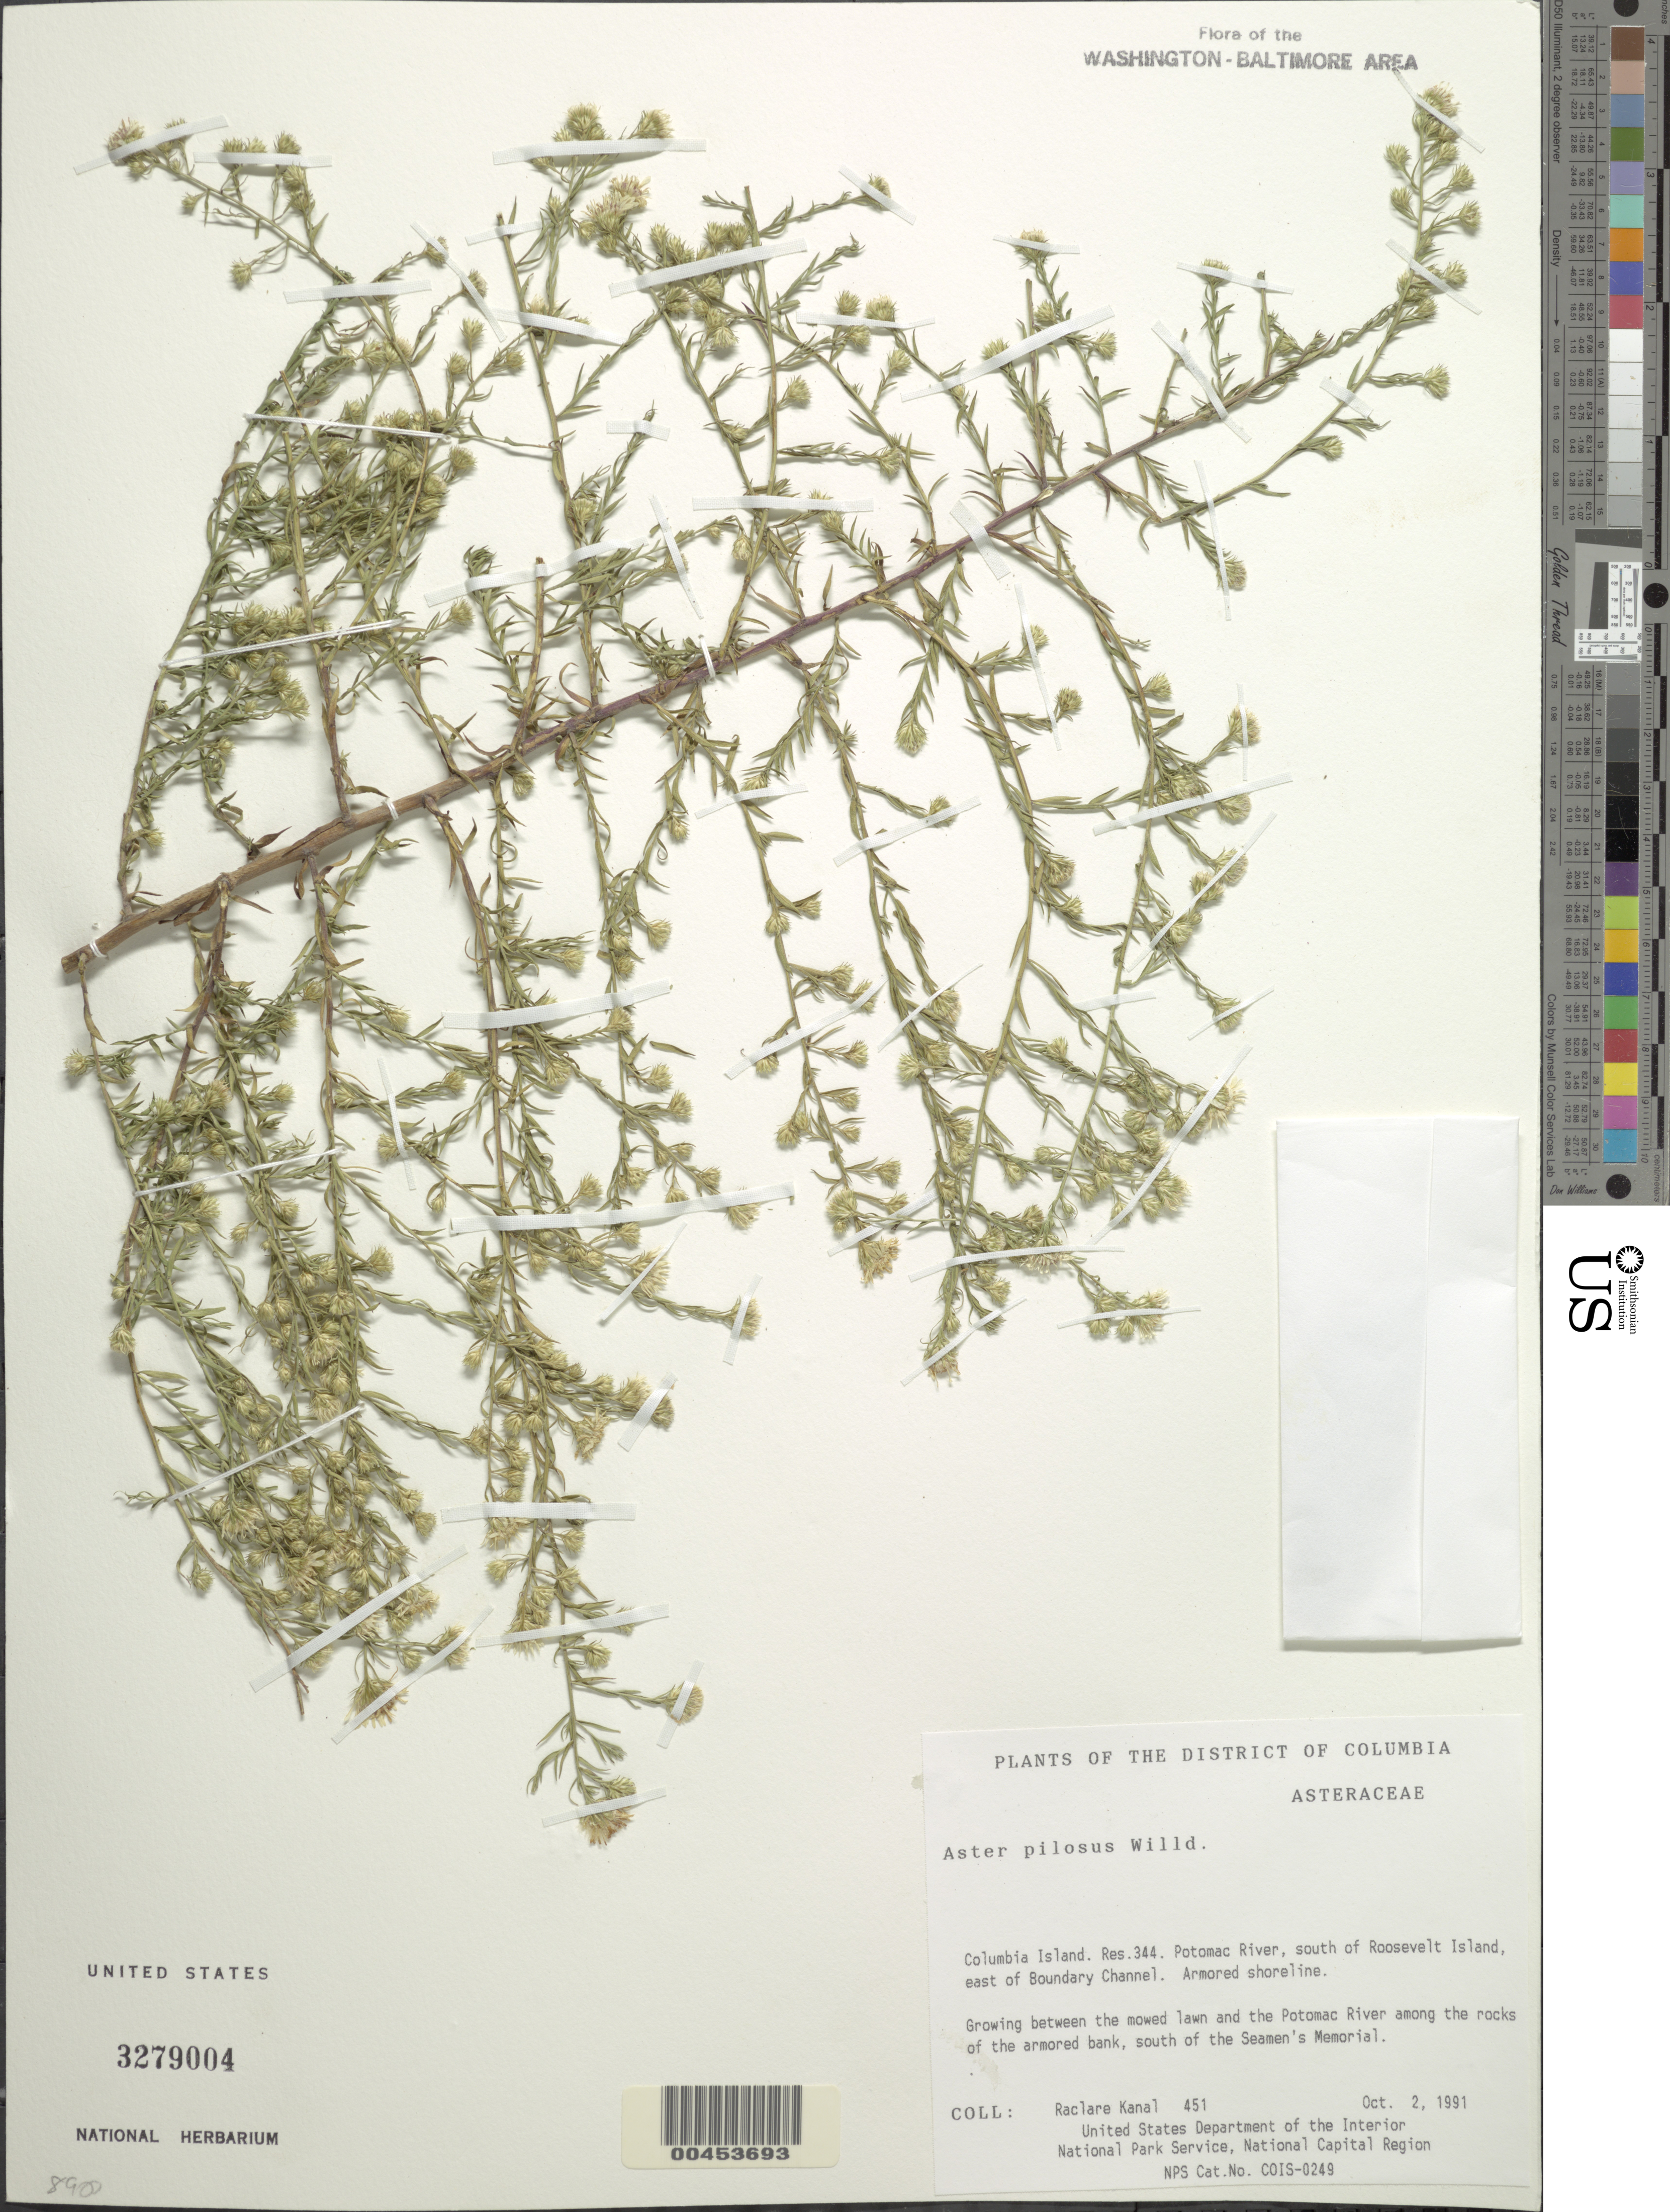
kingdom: Plantae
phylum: Tracheophyta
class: Magnoliopsida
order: Asterales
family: Asteraceae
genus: Symphyotrichum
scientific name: Symphyotrichum pilosum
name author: (Willd.) G.L. Nesom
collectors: R. Kanal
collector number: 451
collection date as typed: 02 Oct 1991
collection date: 1991-10-02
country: United States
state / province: District of Columbia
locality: Columbia Island, Res 344, Potomac River, S of Roosevelt Island, E of Boundary Channel, S of Seamen's Memorial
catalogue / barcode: US 3279004